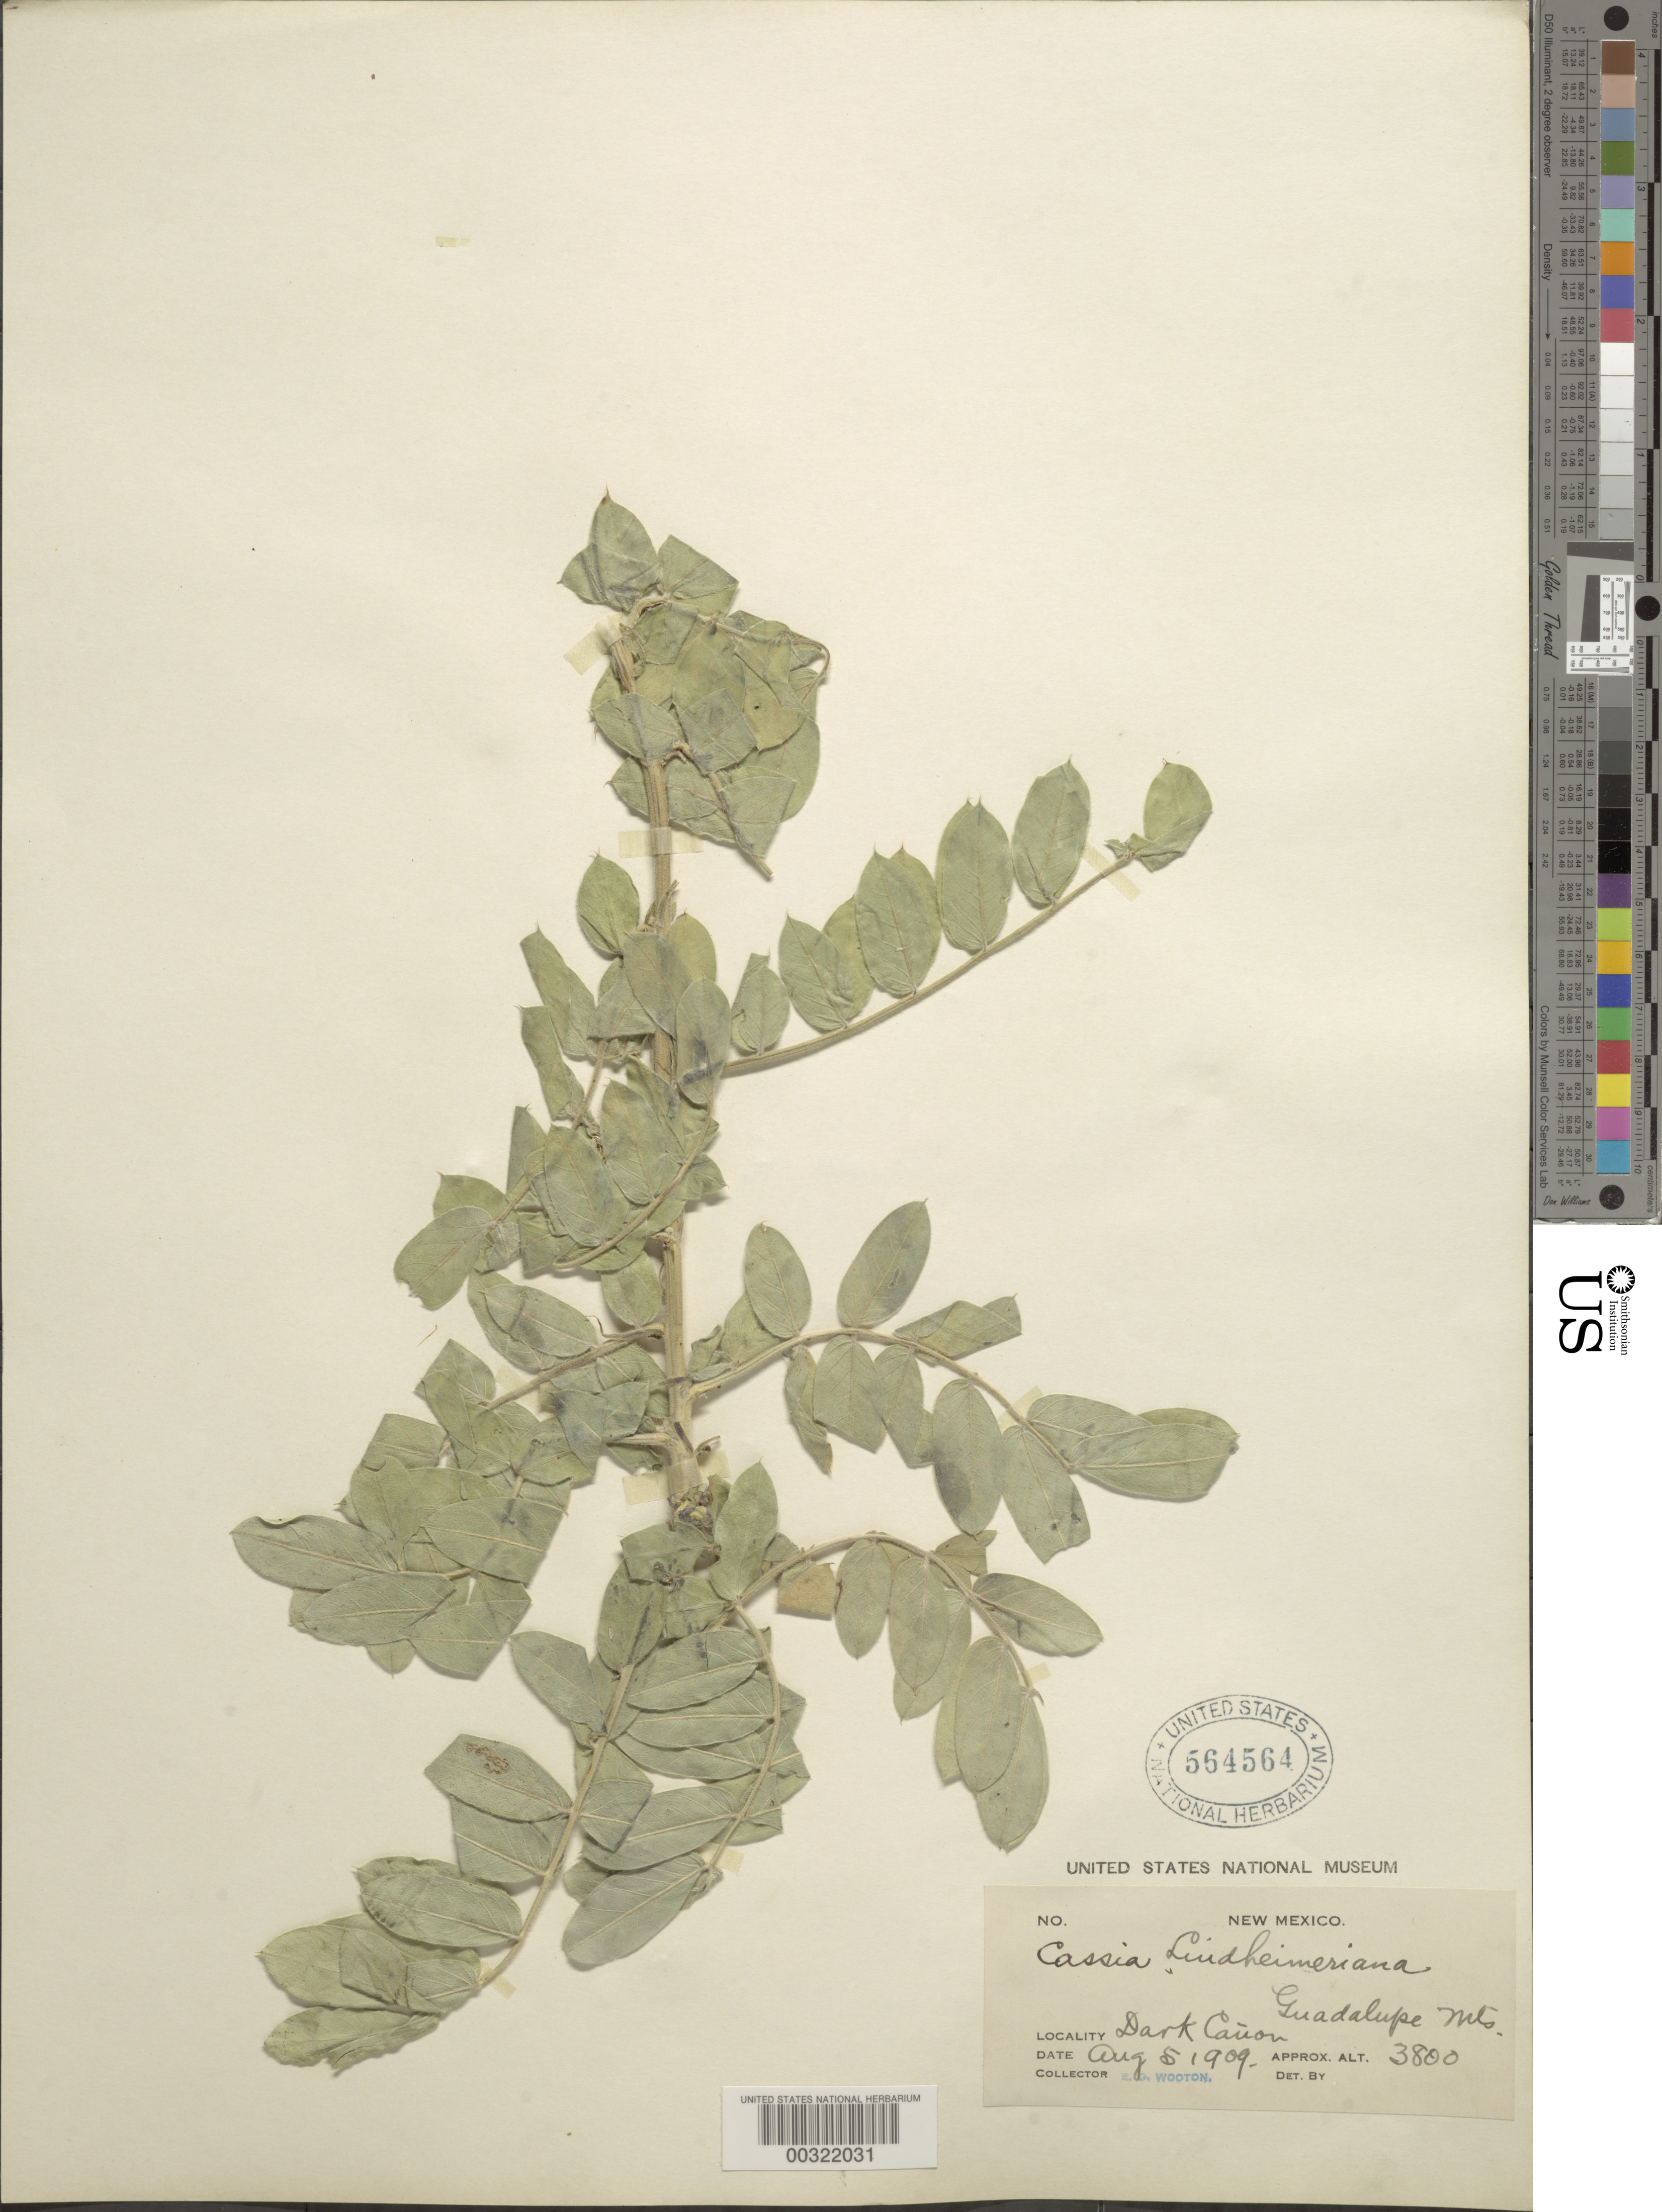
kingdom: Plantae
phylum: Tracheophyta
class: Magnoliopsida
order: Fabales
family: Fabaceae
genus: Senna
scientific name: Senna lindheimeriana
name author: (Scheele) H.S. Irwin & Barneby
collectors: E. O. Wooton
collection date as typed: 05 Aug 1909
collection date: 1909-08-05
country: United States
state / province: New Mexico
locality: Dark canon, guadalupe mts.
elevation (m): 1158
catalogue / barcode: US 564564